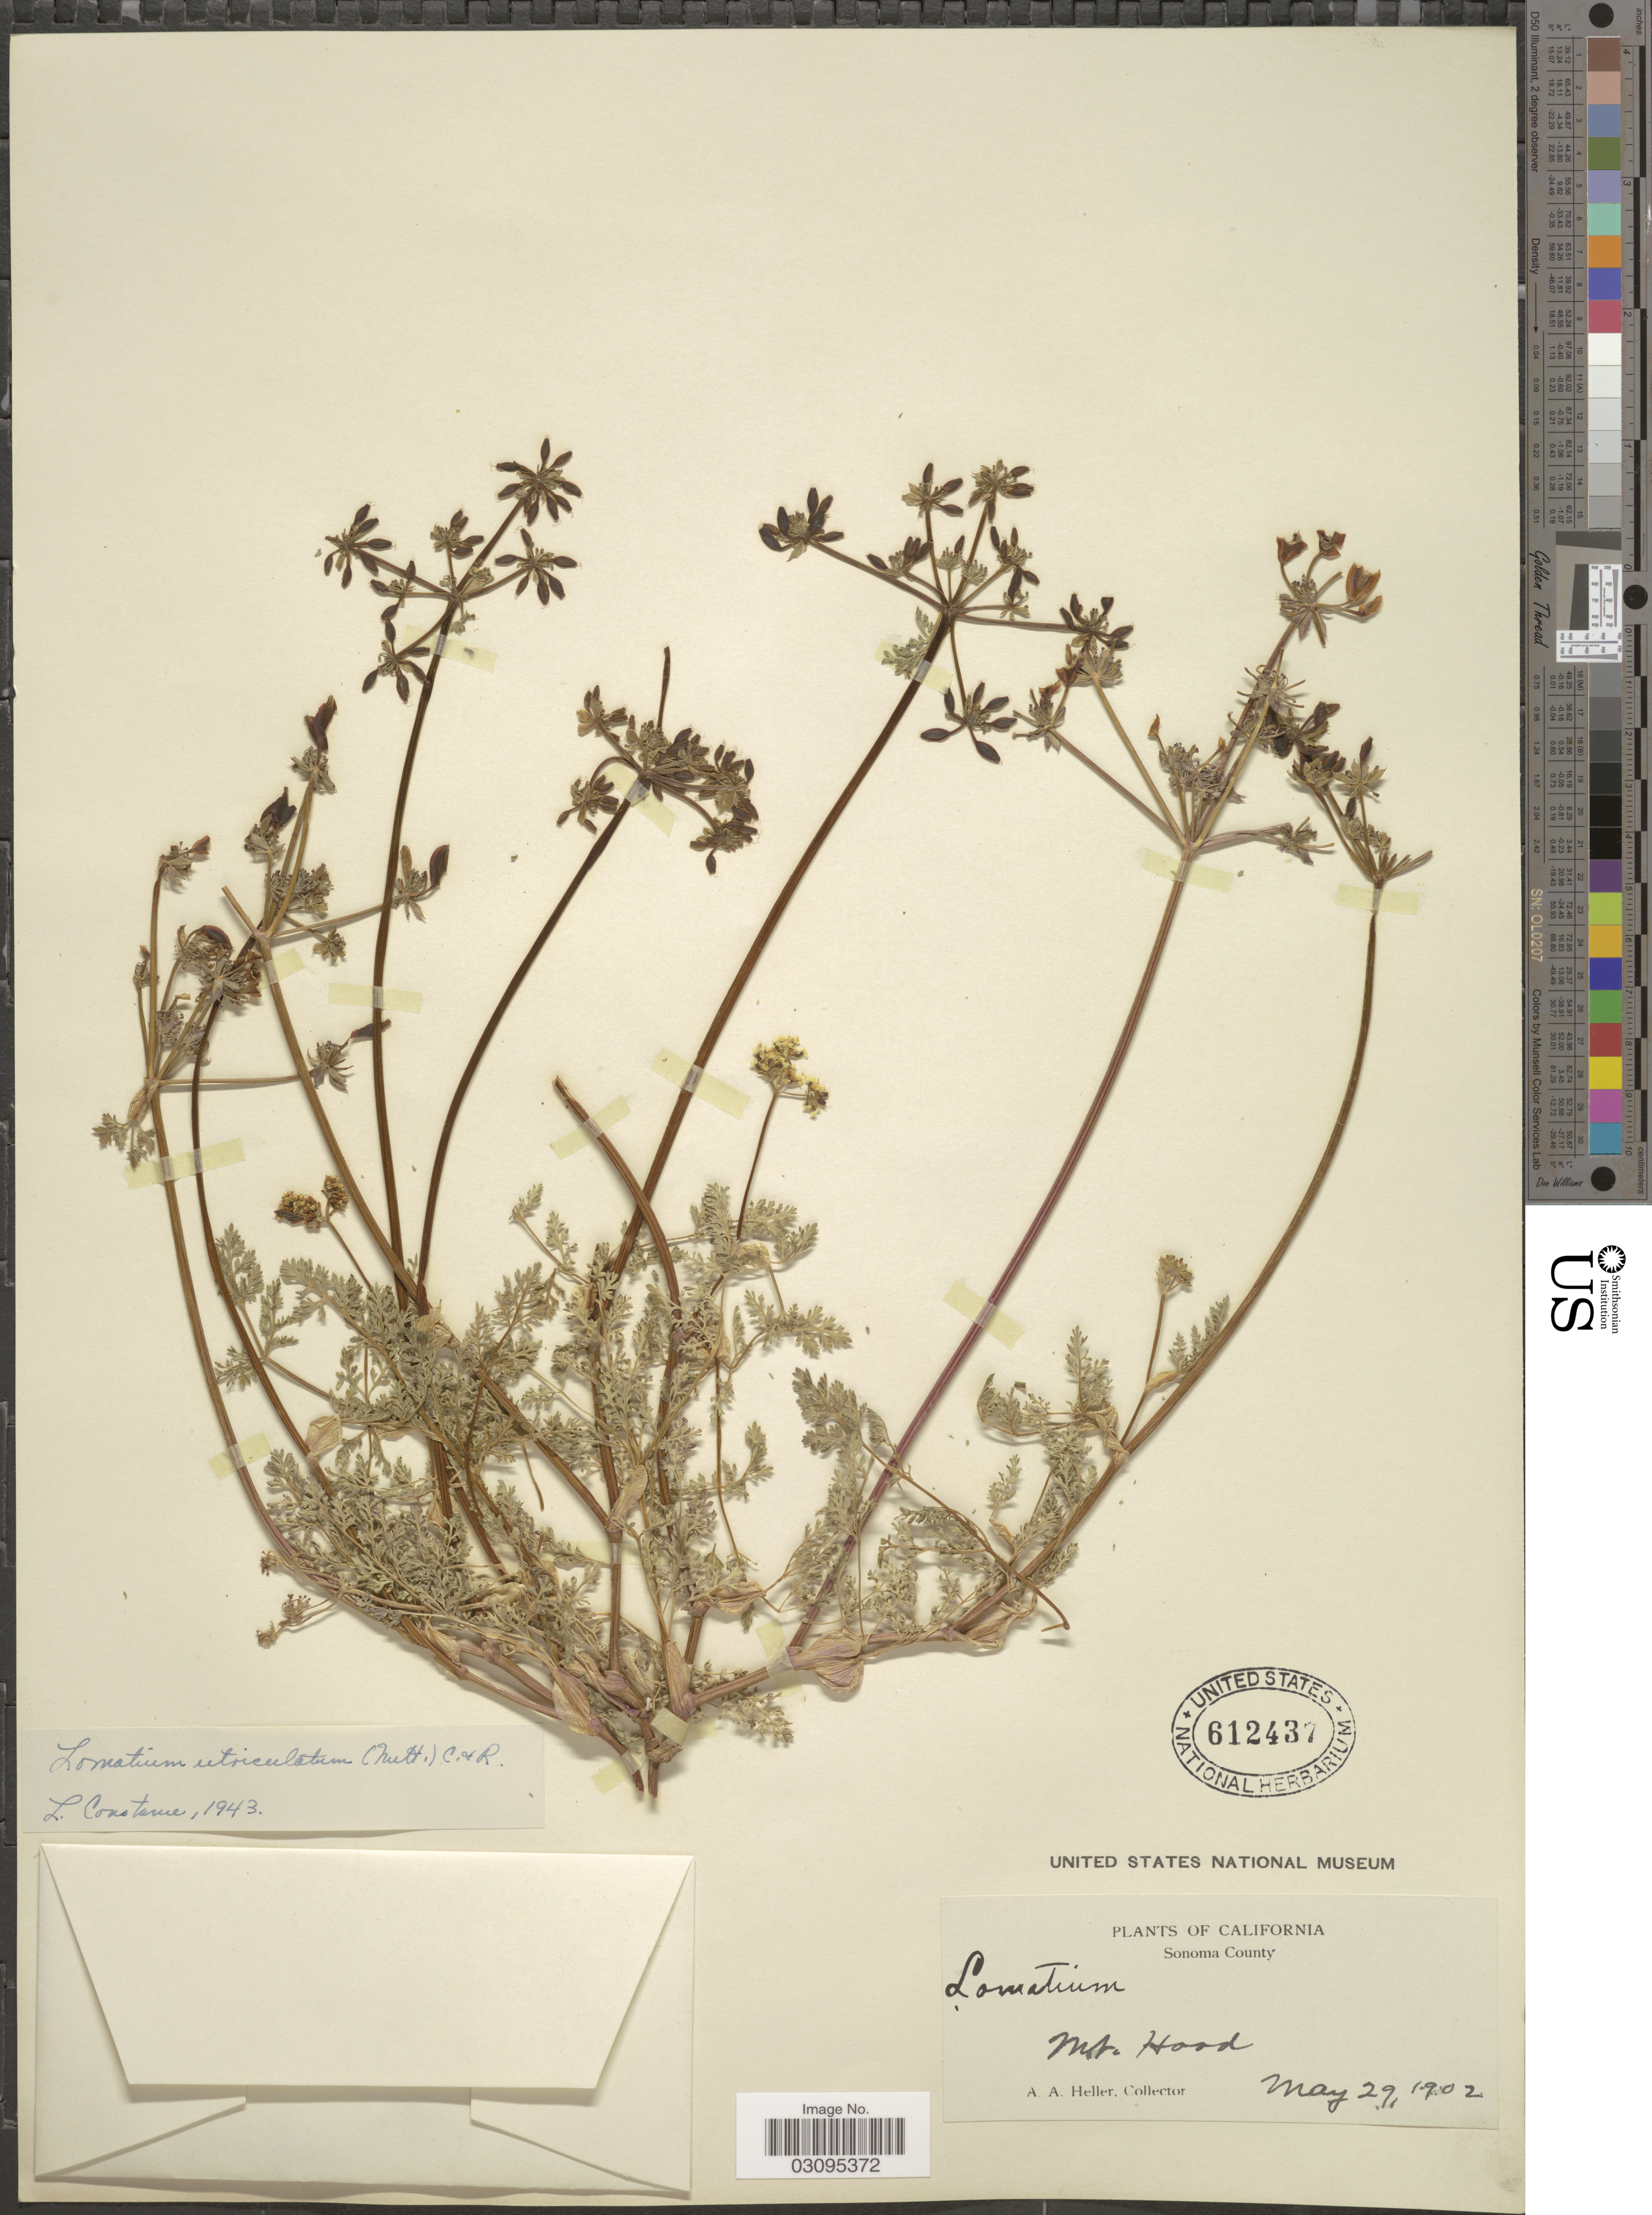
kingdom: Plantae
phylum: Tracheophyta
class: Magnoliopsida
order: Apiales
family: Apiaceae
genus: Lomatium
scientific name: Lomatium utriculatum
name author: (Nutt. ex Torr. & A. Gray) J.M. Coult. & Rose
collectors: A. A. Heller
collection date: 1902-05-29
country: United States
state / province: California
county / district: Sonoma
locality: Sonoma County.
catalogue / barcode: US 612437